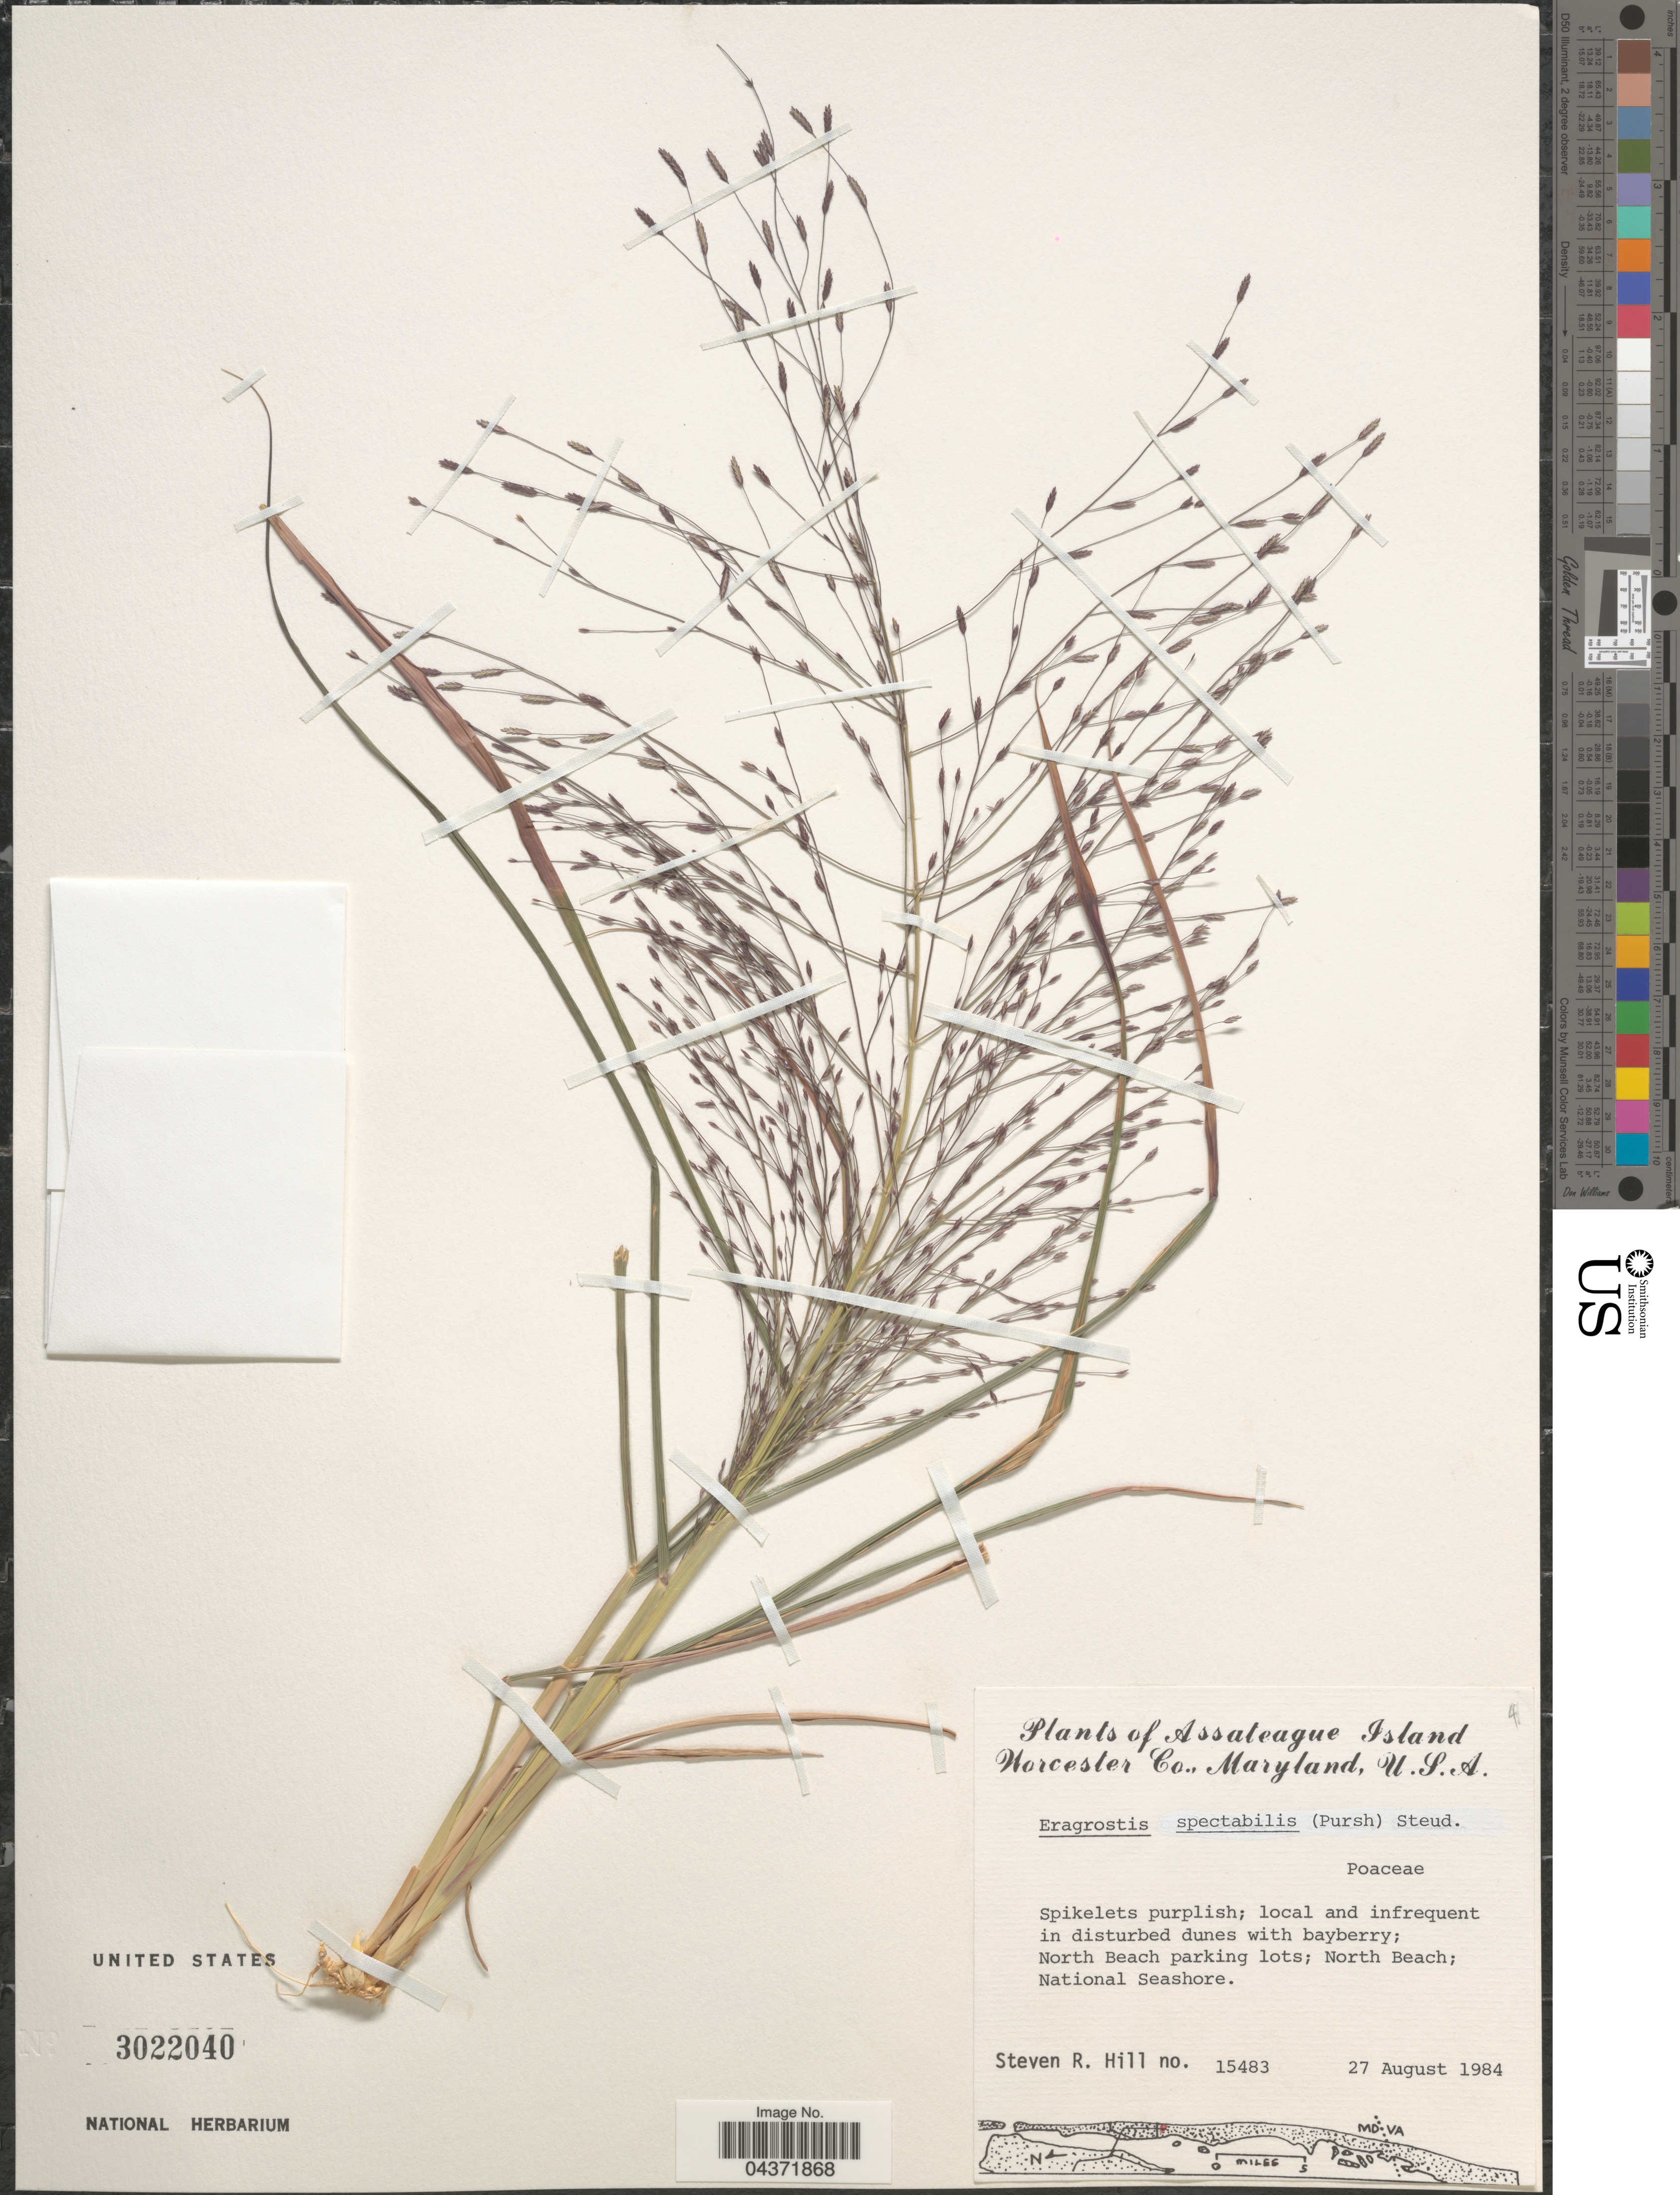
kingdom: Plantae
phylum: Tracheophyta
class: Liliopsida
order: Poales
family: Poaceae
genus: Eragrostis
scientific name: Eragrostis spectabilis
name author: (Pursh) Steud.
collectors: S. R. Hill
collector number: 15483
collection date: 1984-08-27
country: United States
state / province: Maryland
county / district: Worcester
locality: Assateague Island. Worcester Co. North Beach parking lots; North Beach; National Seashore.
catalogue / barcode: US 3022040